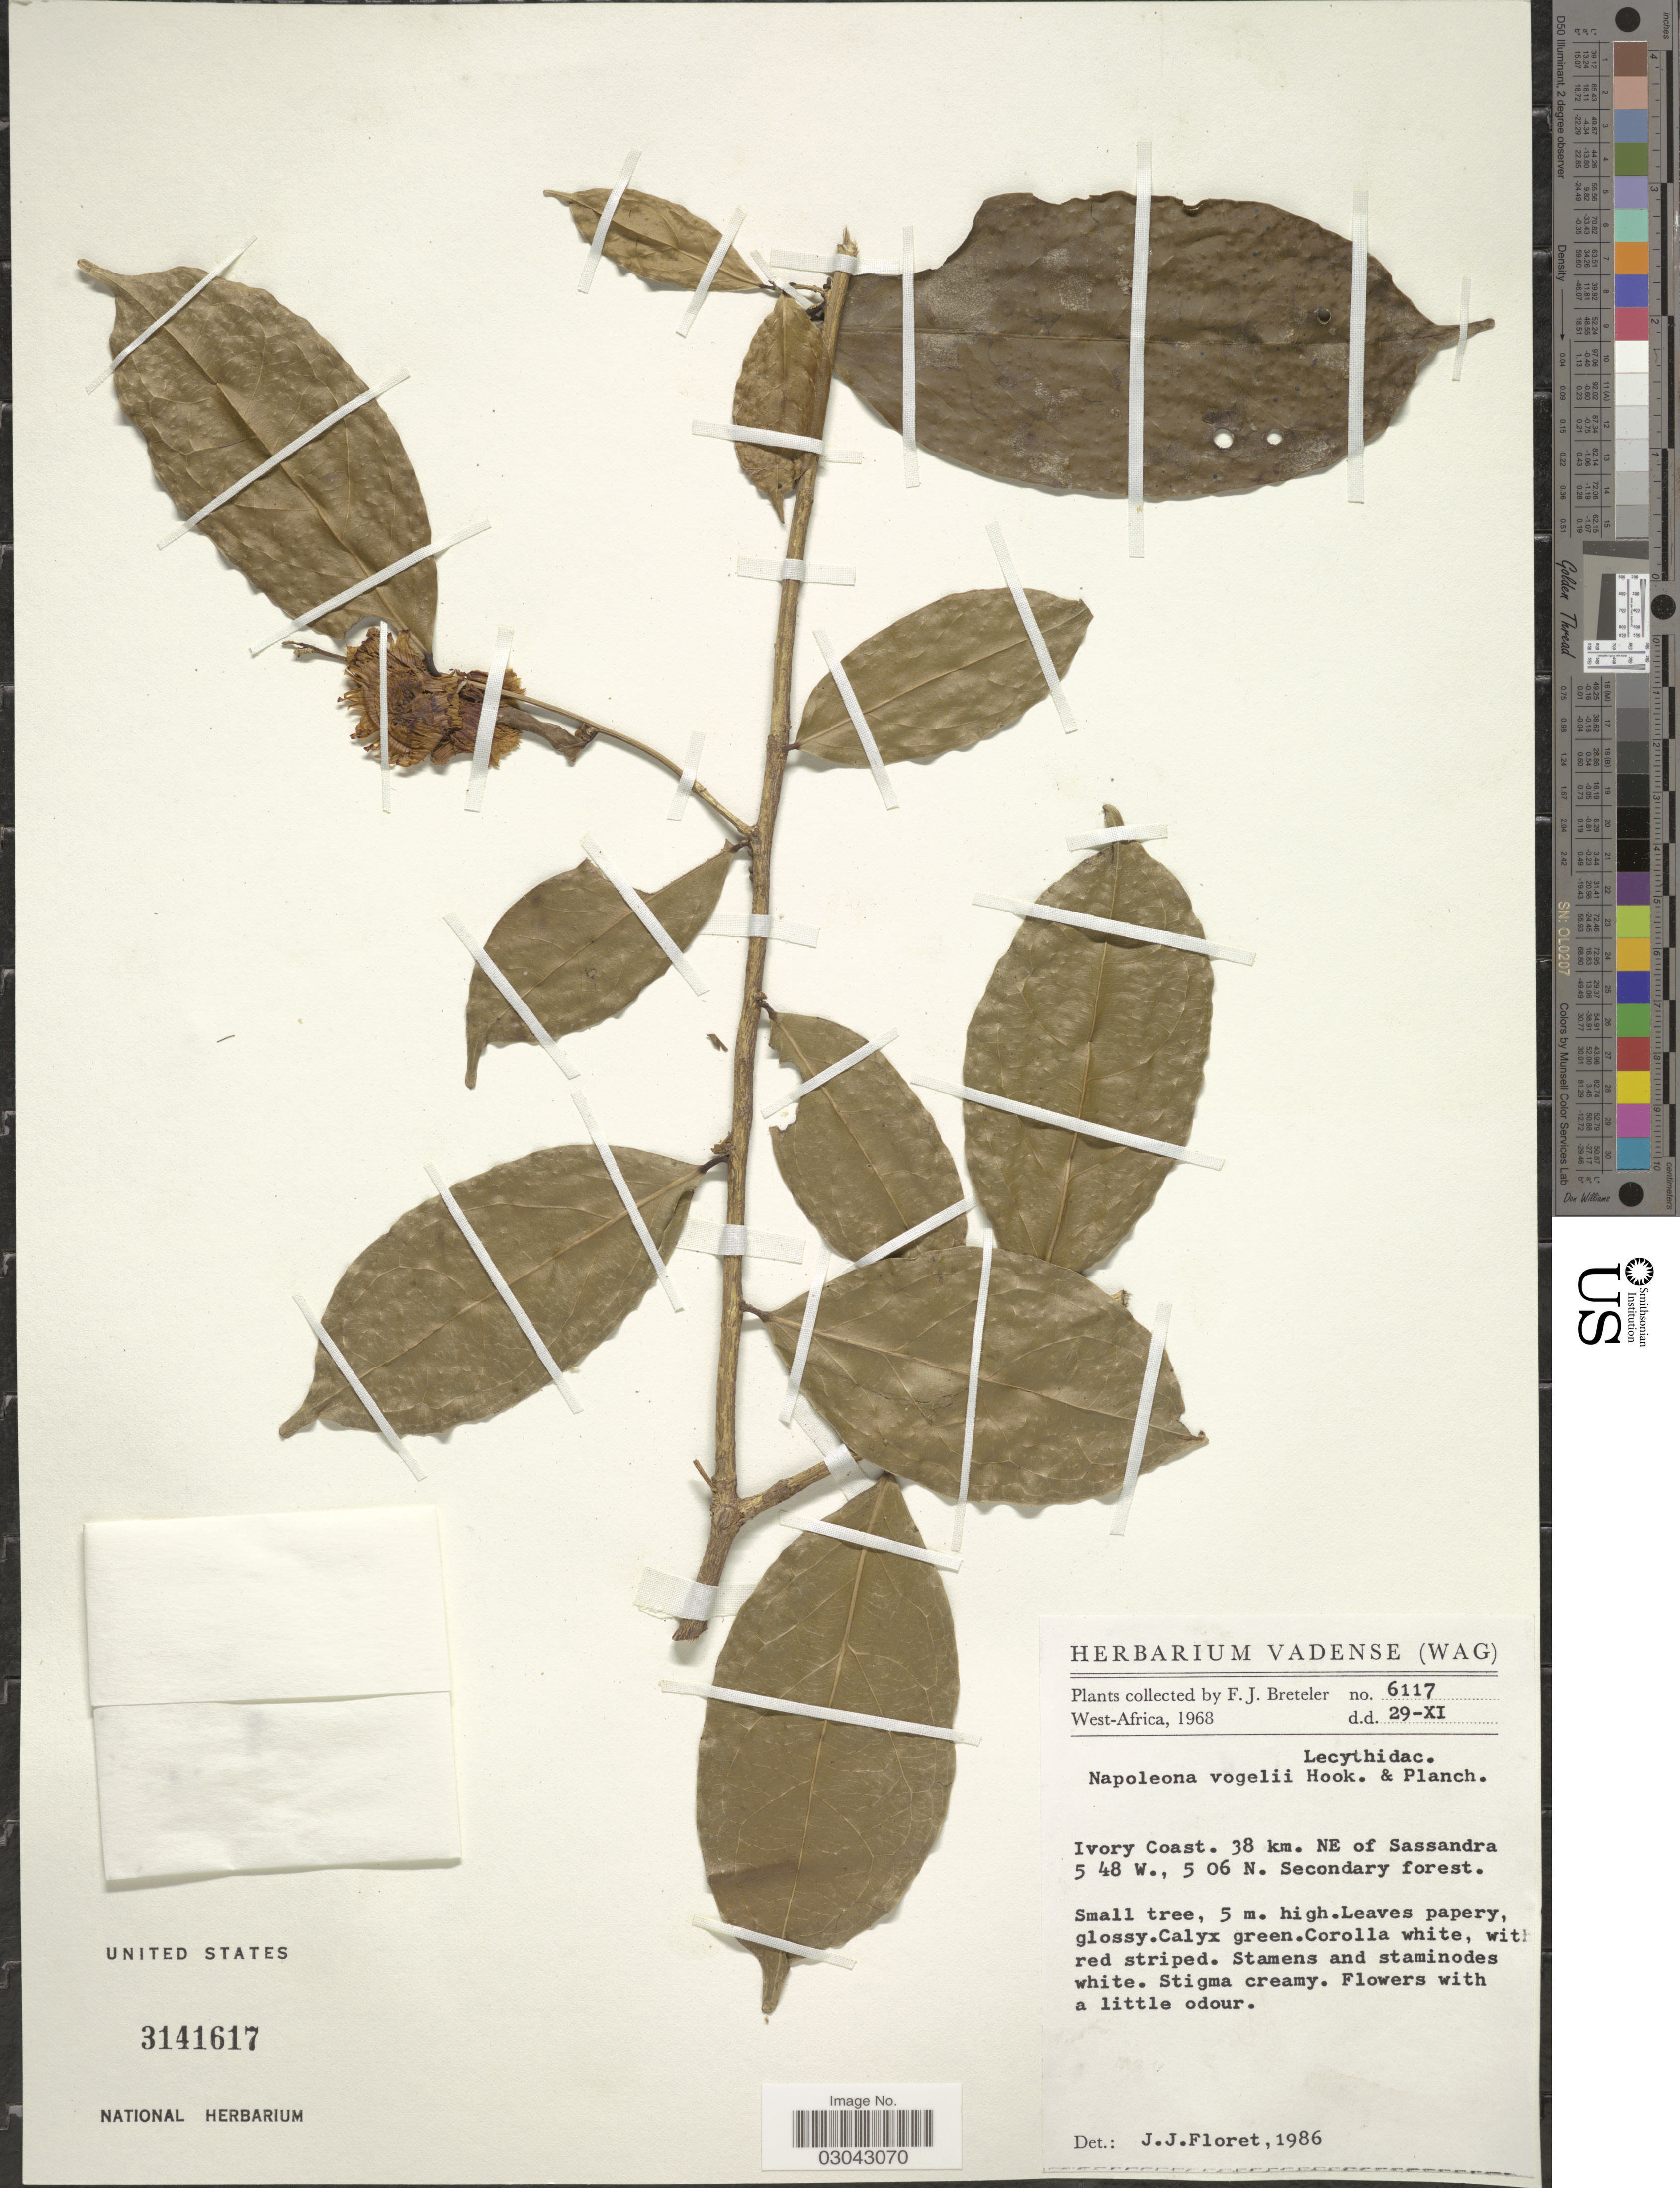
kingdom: Plantae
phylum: Tracheophyta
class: Magnoliopsida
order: Ericales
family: Lecythidaceae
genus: Napoleonaea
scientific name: Napoleonaea vogelii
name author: Hook. & Planch.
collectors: F. J. Breteler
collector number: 6117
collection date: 1968-11-29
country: Ivory Coast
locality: West-Africa, 38 km. NE of Sassandra.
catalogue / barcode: US 3141617